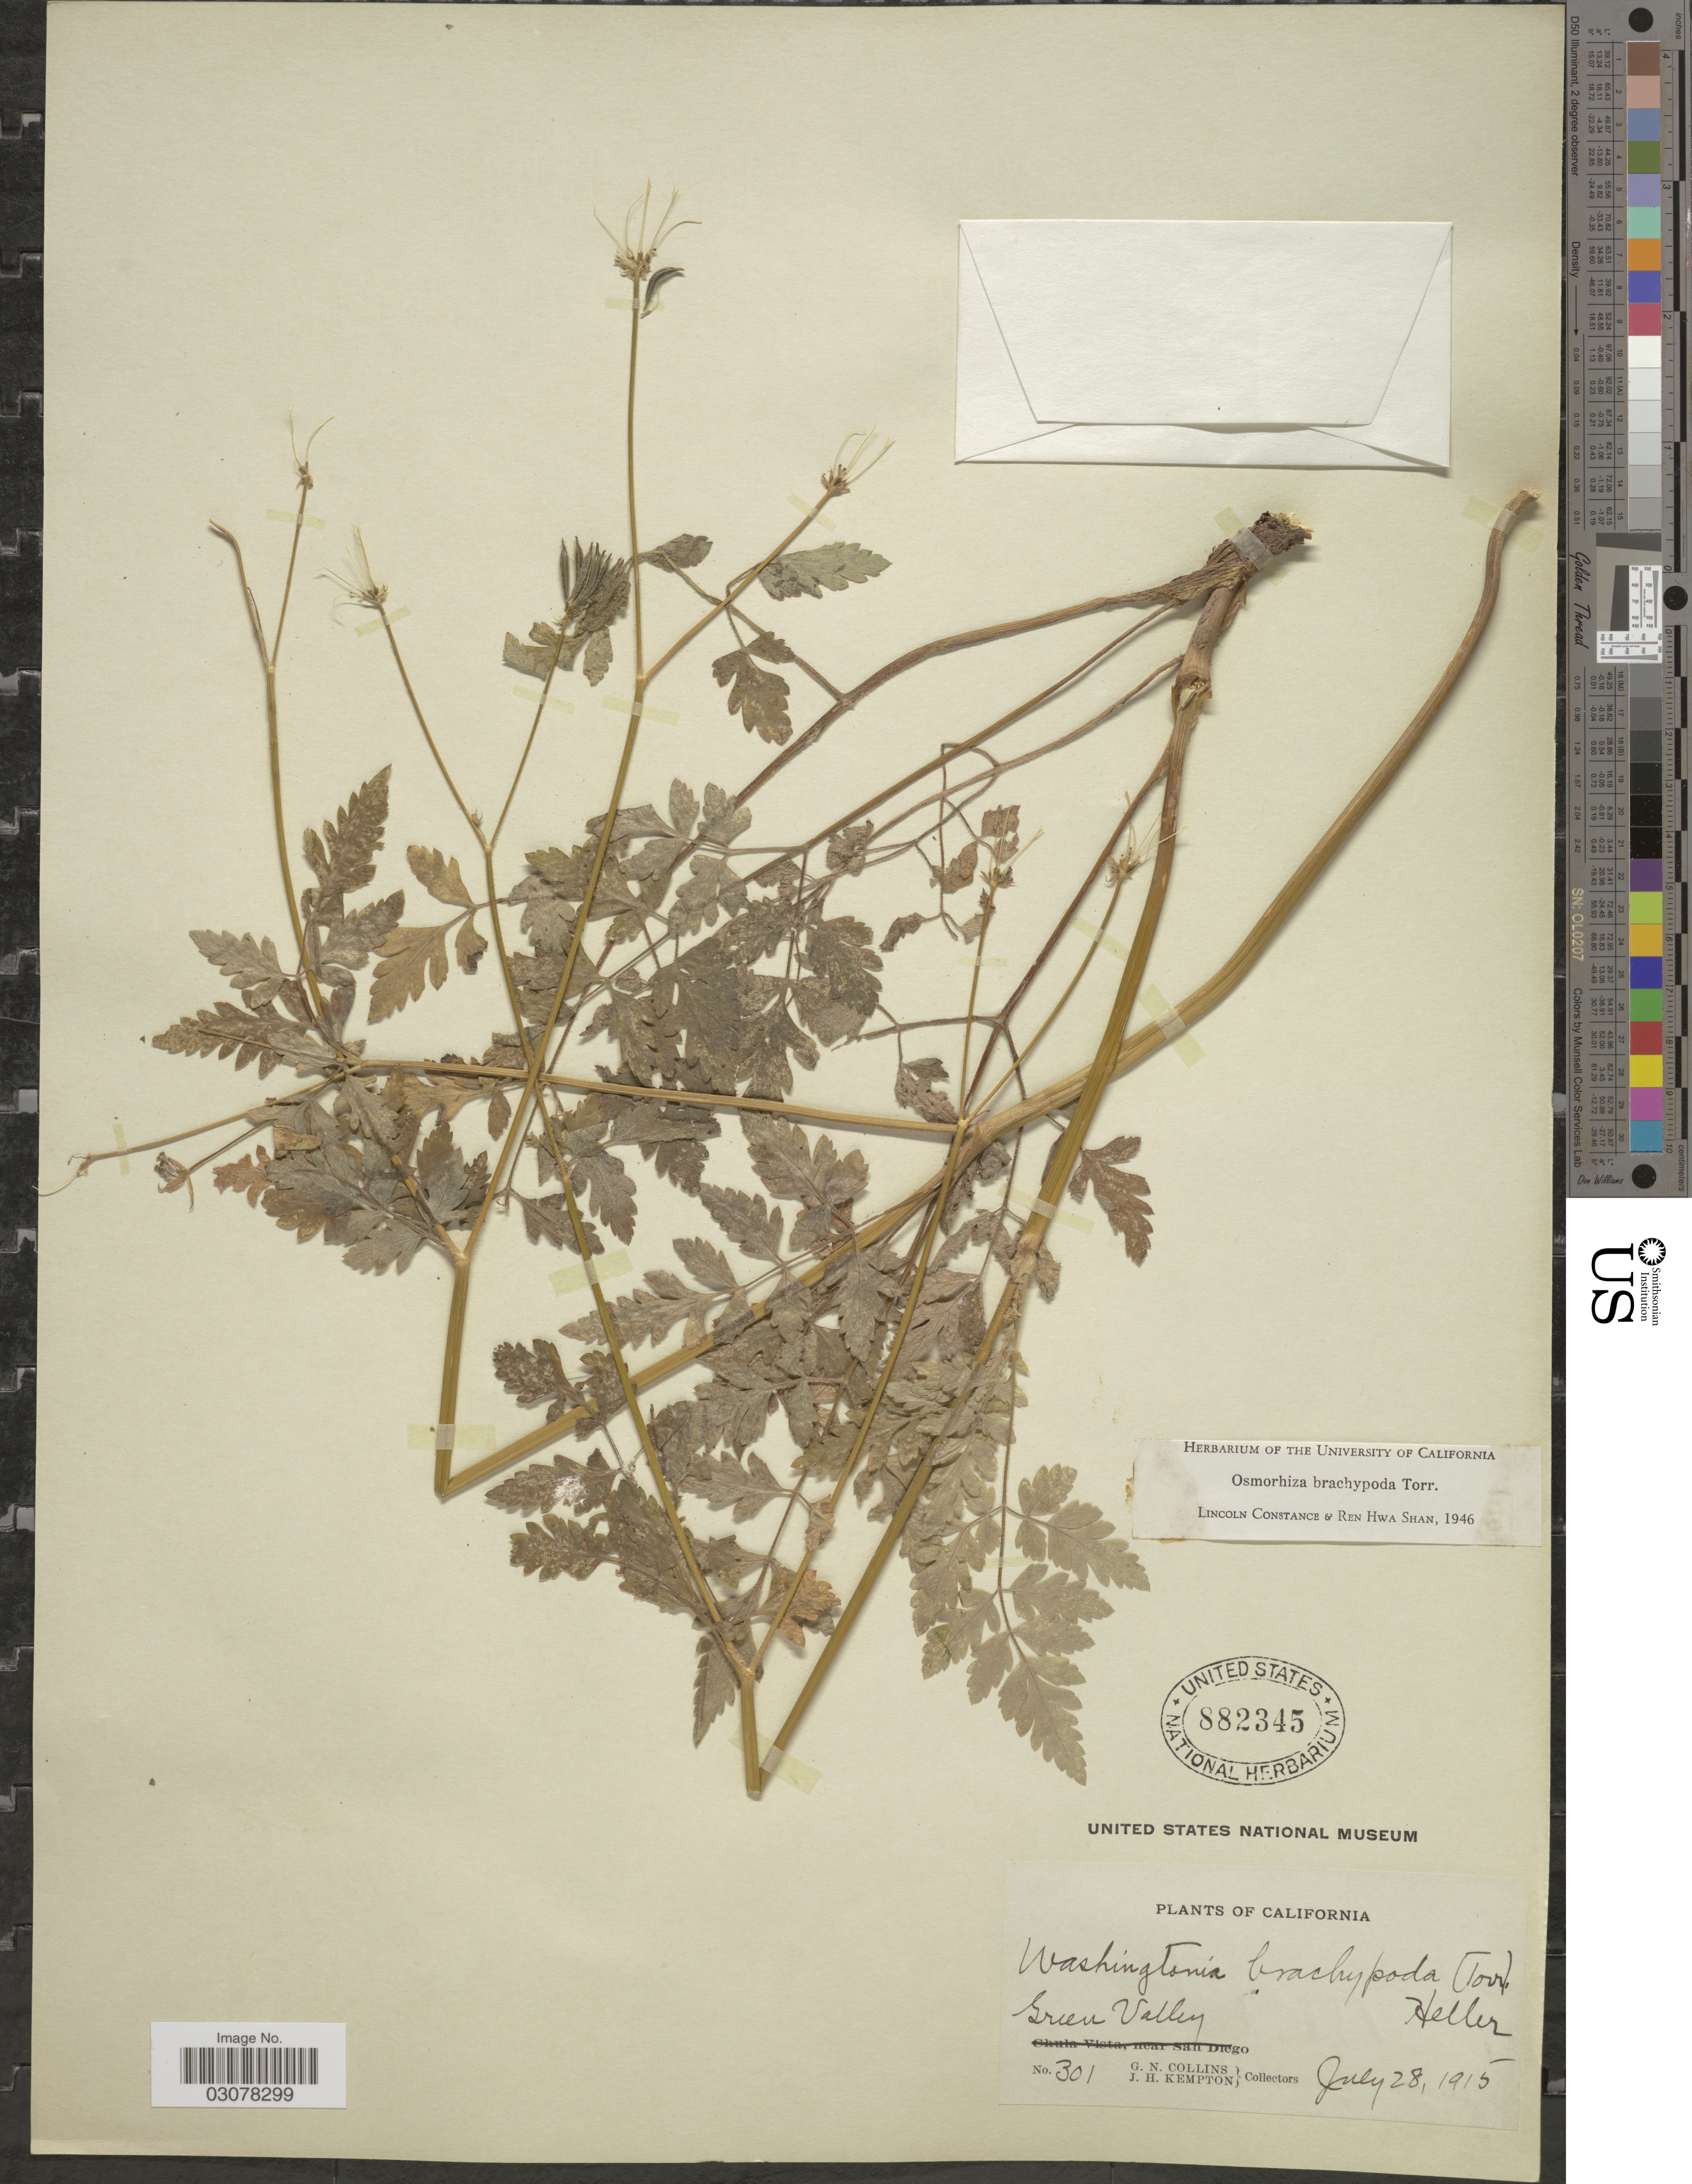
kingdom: Plantae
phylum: Tracheophyta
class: Magnoliopsida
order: Apiales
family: Apiaceae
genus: Osmorhiza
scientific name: Osmorhiza brachypoda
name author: Torr. ex Durand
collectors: G. Collins & J. H. Kempton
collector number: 301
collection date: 1915-07-28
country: United States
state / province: California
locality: Green Valley.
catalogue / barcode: US 882345